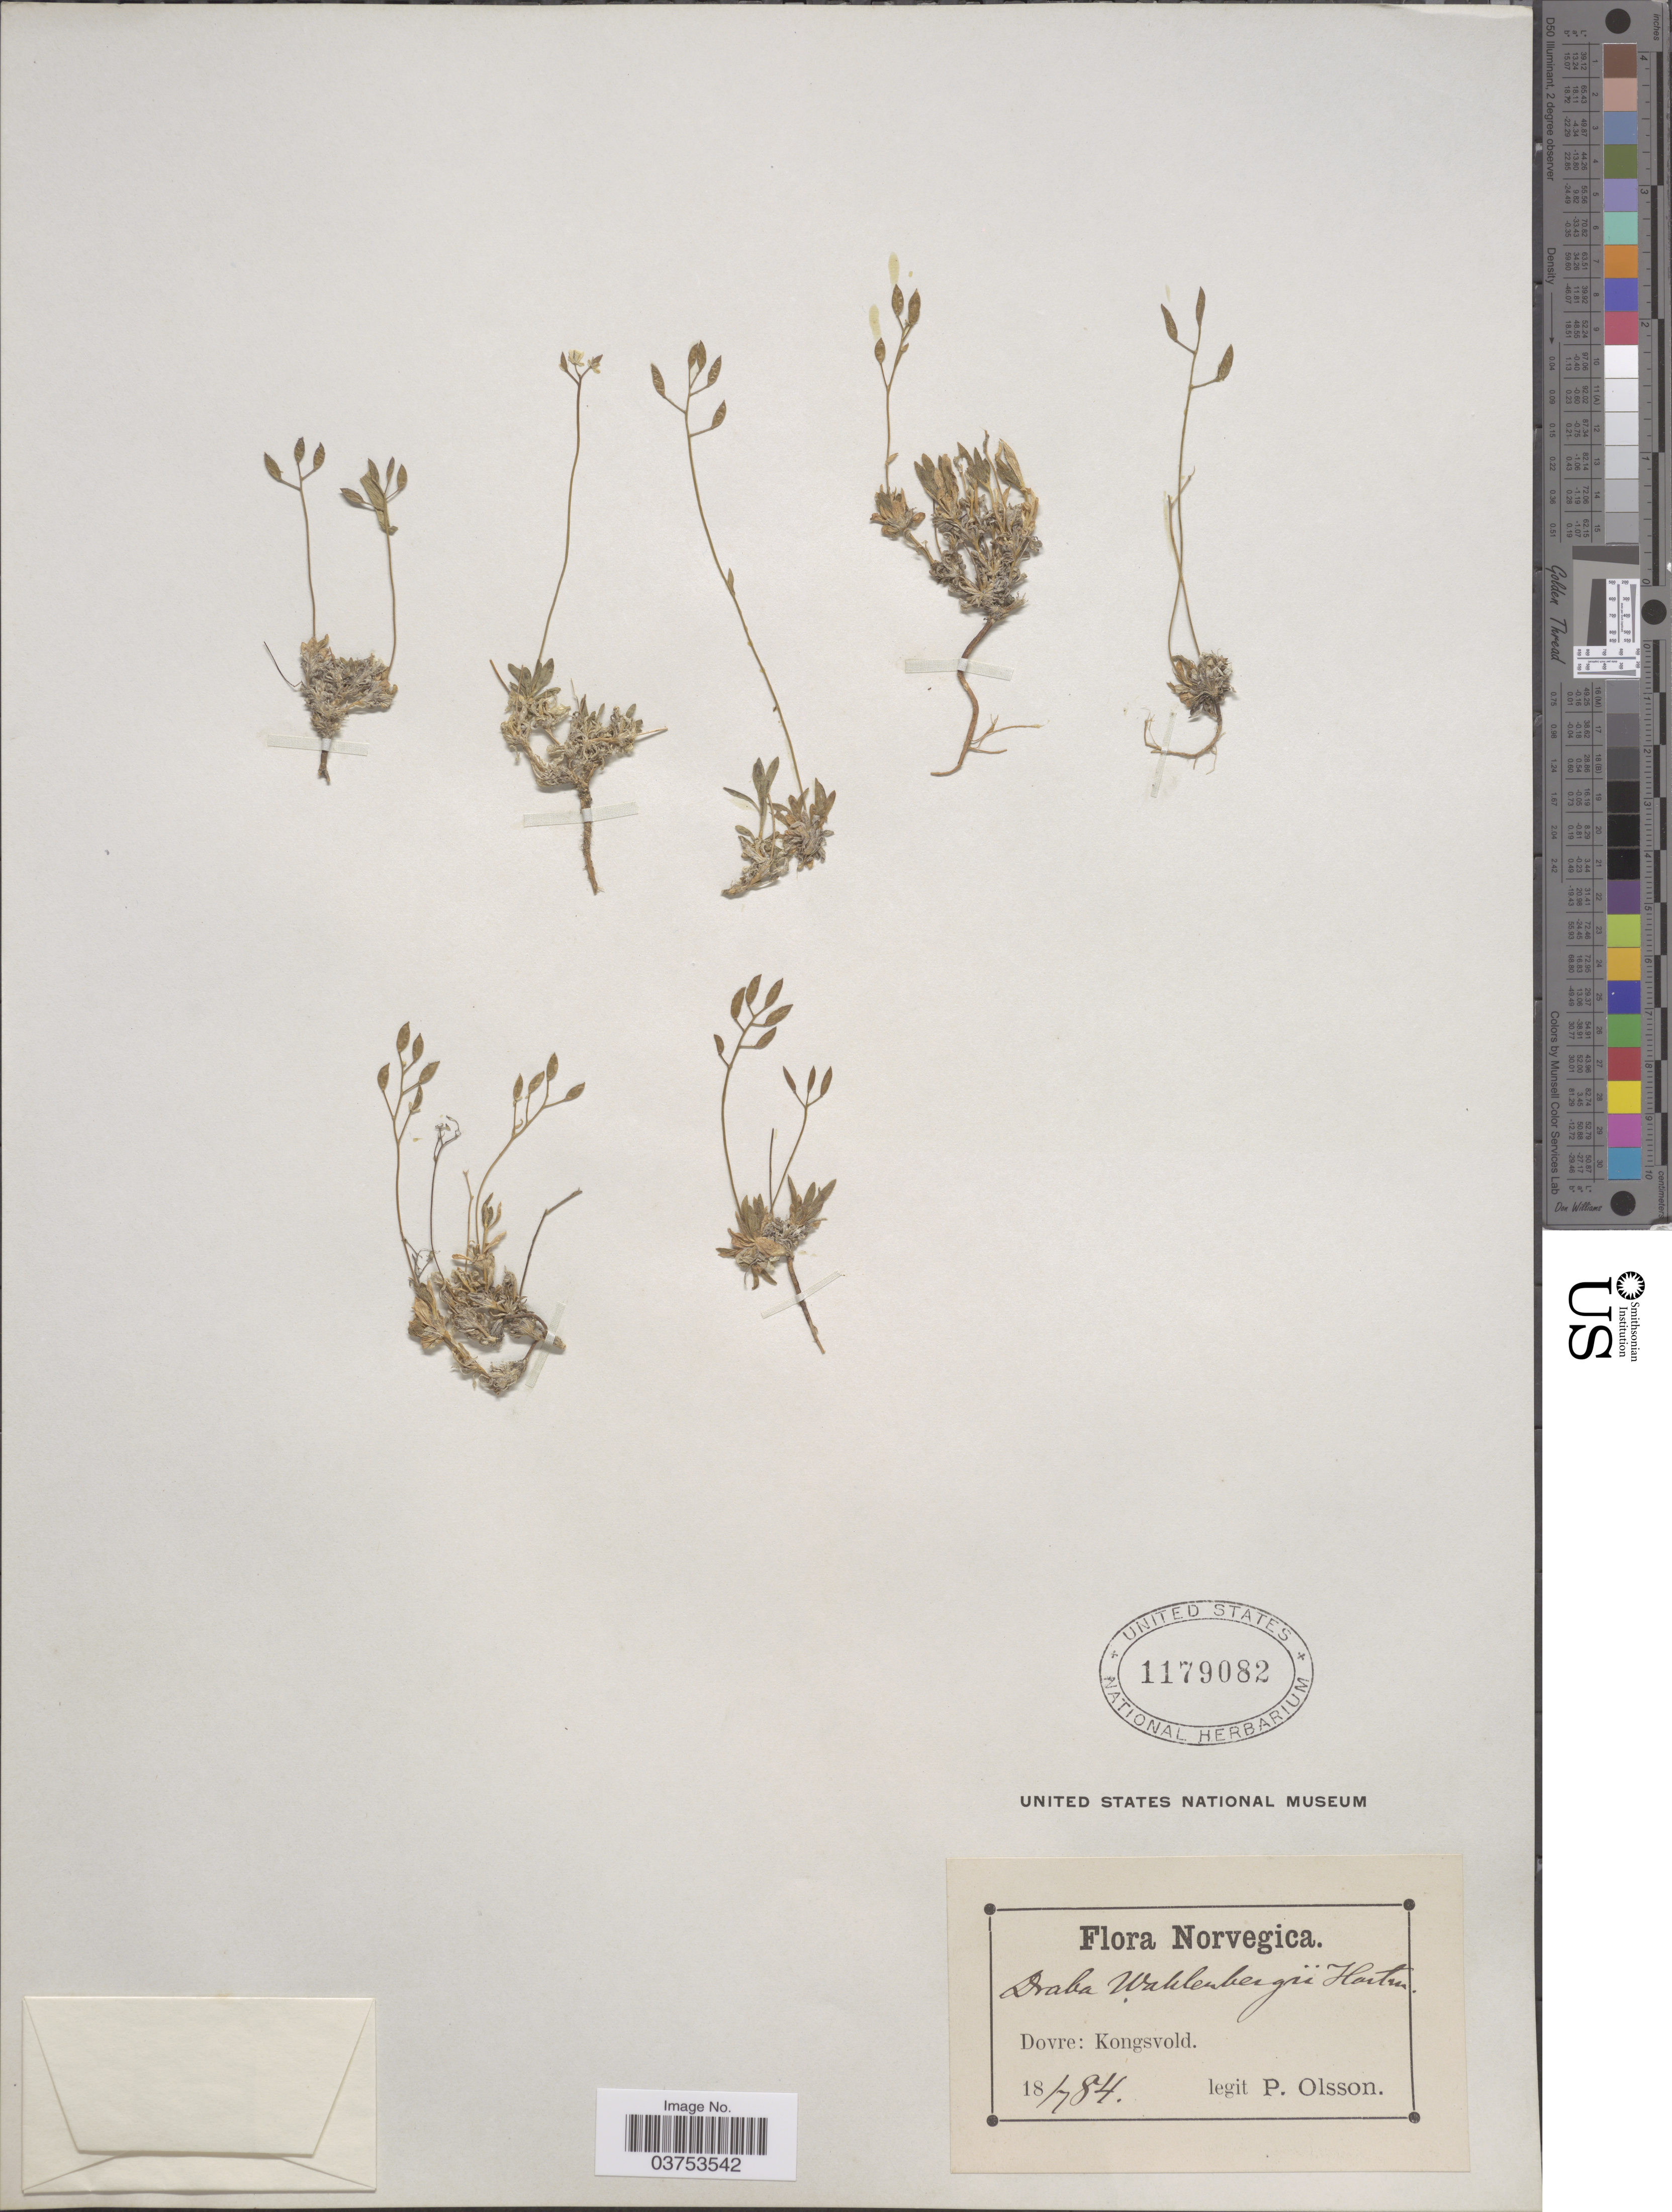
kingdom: Plantae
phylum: Tracheophyta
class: Magnoliopsida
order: Brassicales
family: Brassicaceae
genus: Draba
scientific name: Draba wahlenbergii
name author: Hartm.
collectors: P. Olsson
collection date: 1884-07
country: Norway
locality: Norvegica. Dovre: Kongsvold.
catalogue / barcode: US 1179082